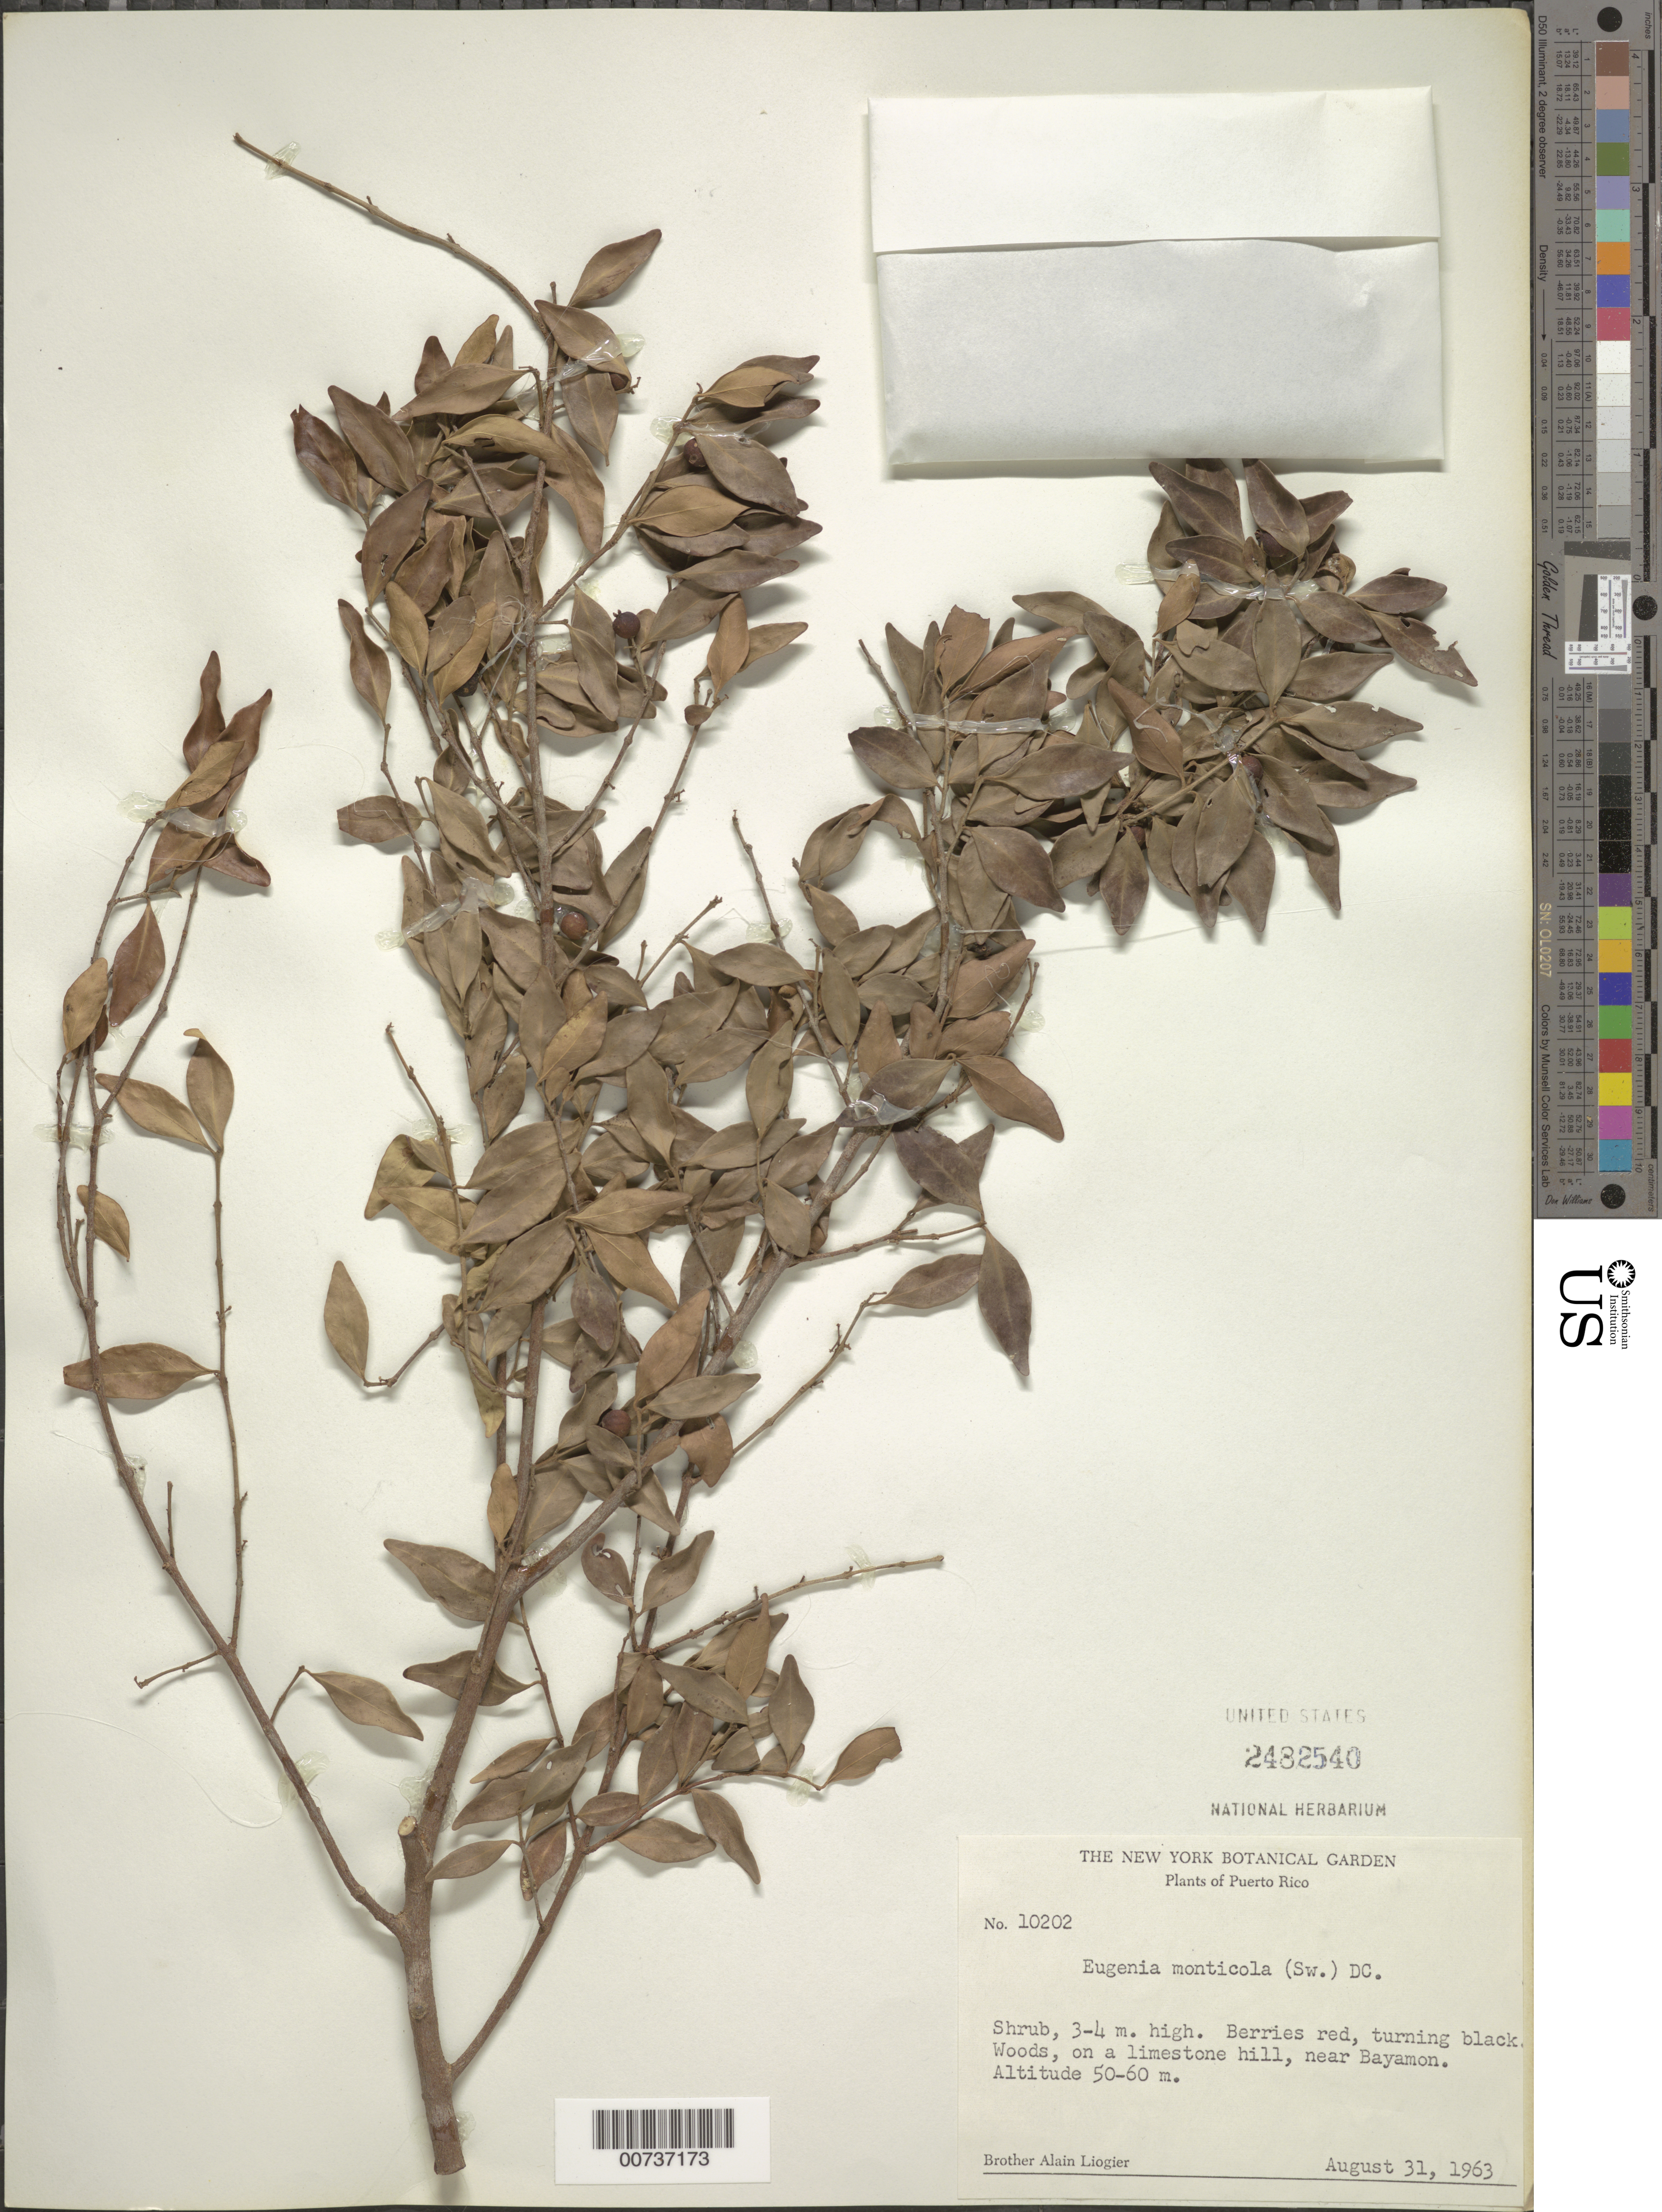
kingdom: Plantae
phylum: Tracheophyta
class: Magnoliopsida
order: Myrtales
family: Myrtaceae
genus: Eugenia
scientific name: Eugenia monticola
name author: (Sw.) DC.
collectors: A. H. Liogier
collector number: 10202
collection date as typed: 31 Aug 1963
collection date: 1963-08-31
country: Puerto Rico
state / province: Bayamón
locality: Near Bayamón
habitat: Woods, on a limestone hill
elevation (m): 50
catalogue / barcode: US 2482540